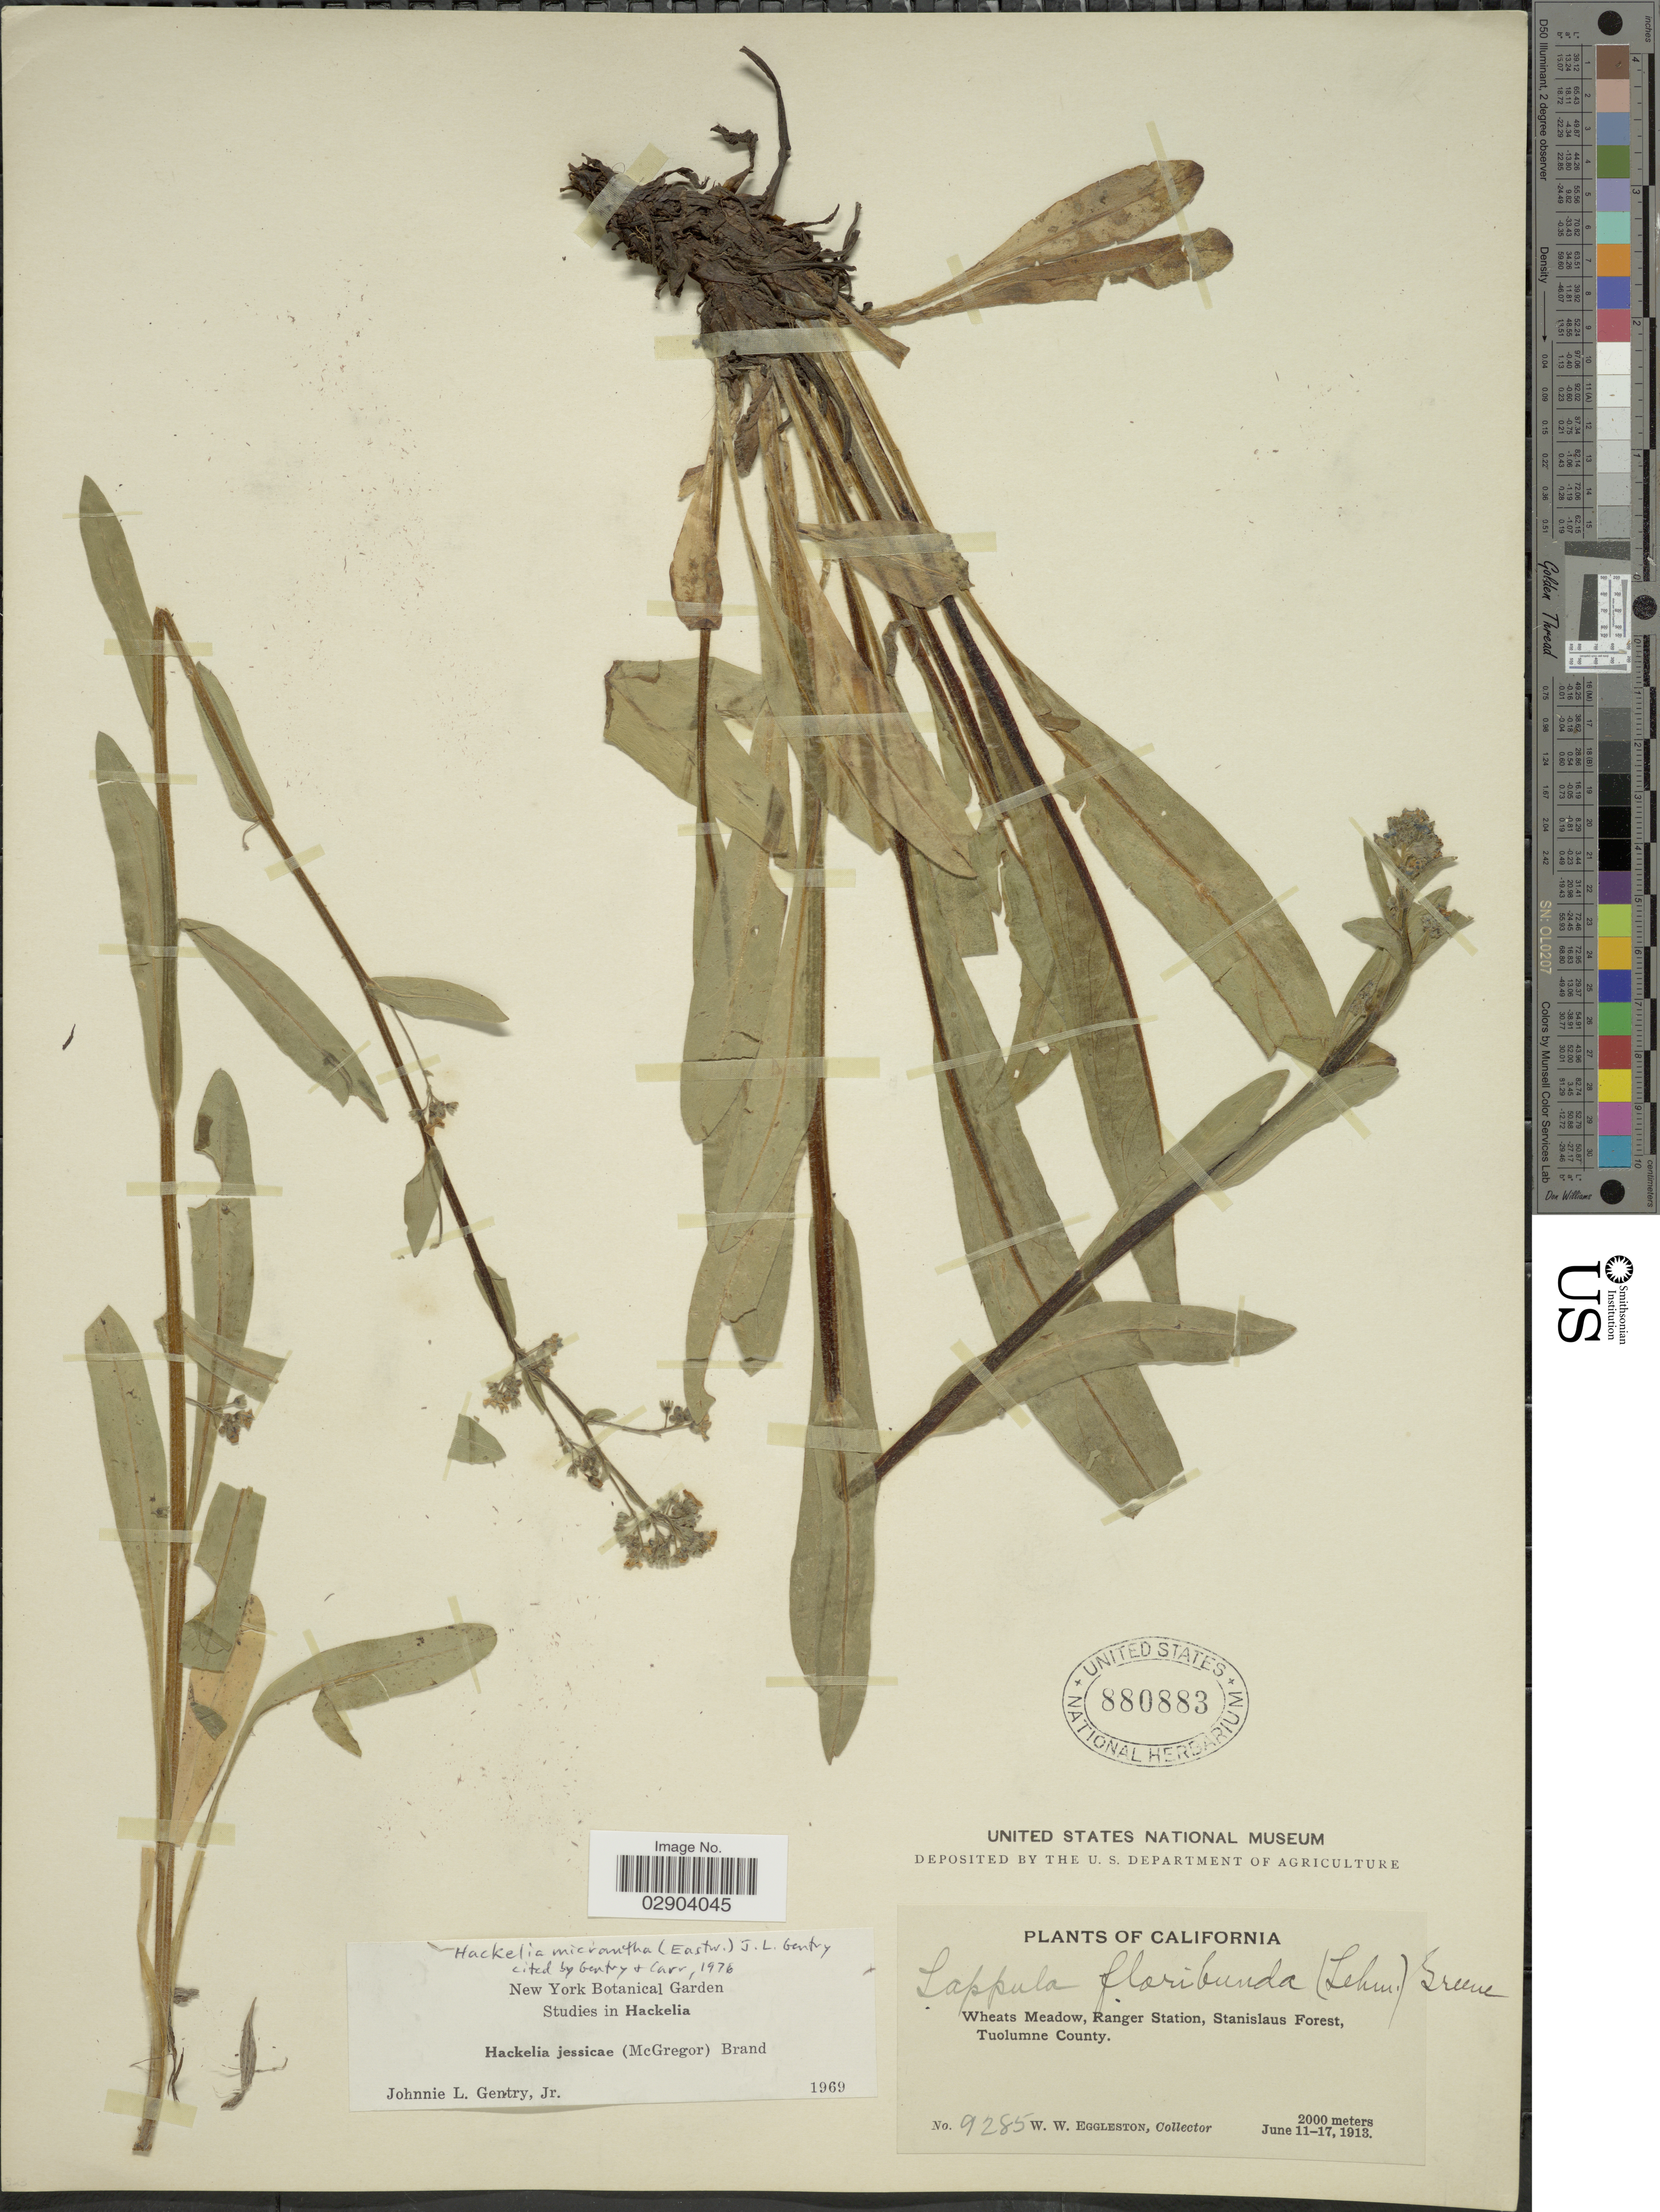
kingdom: Plantae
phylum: Tracheophyta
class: Magnoliopsida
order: Boraginales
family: Boraginaceae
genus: Hackelia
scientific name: Hackelia micrantha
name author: (Eastw.) J.L. Gentry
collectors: W. W. Eggleston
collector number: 9285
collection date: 1913-06-11/1913-06-17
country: United States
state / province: California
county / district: Tuolumne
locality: Wheats Meadow, Ranger Station, Stanislaus Forest, Tuolumne County.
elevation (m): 2000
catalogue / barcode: US 880883